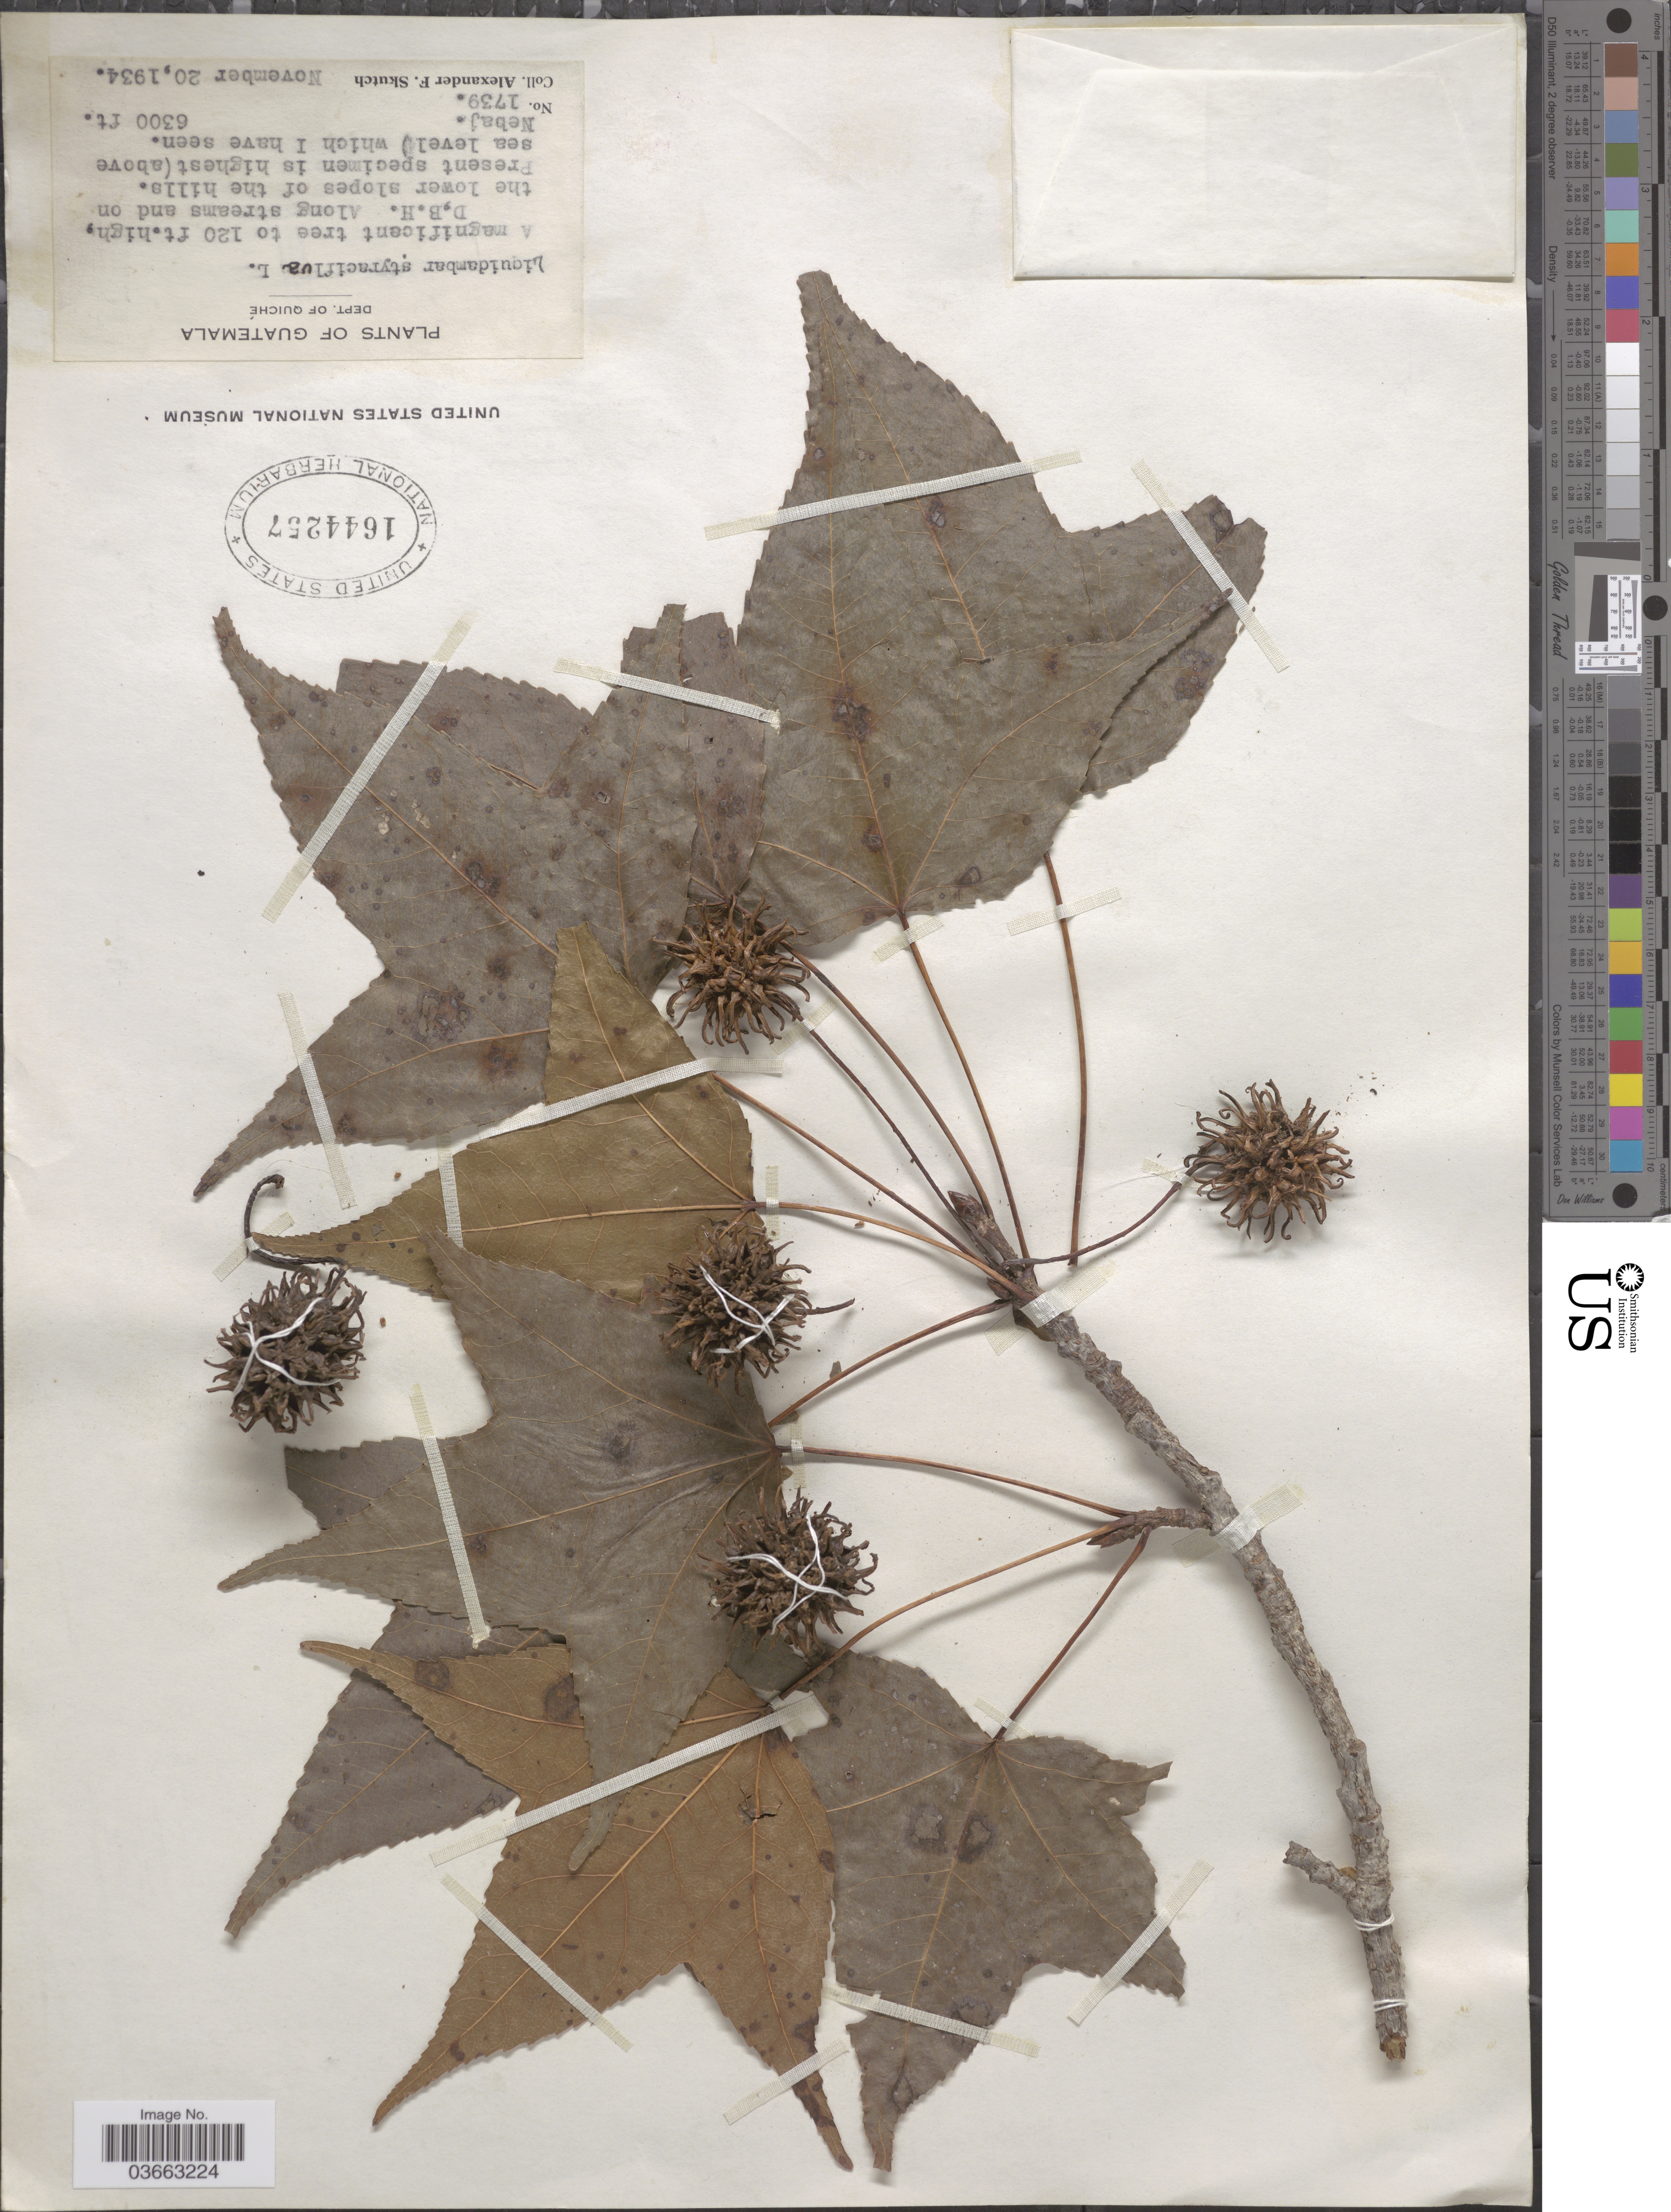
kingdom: Plantae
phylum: Tracheophyta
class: Magnoliopsida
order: Saxifragales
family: Altingiaceae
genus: Liquidambar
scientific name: Liquidambar styraciflua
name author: L.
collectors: A. F. Skutch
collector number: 1739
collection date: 1934-11-20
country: Guatemala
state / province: El Quiche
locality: Dept. of Quiché. Nebaj.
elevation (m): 1920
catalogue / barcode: US 1644257